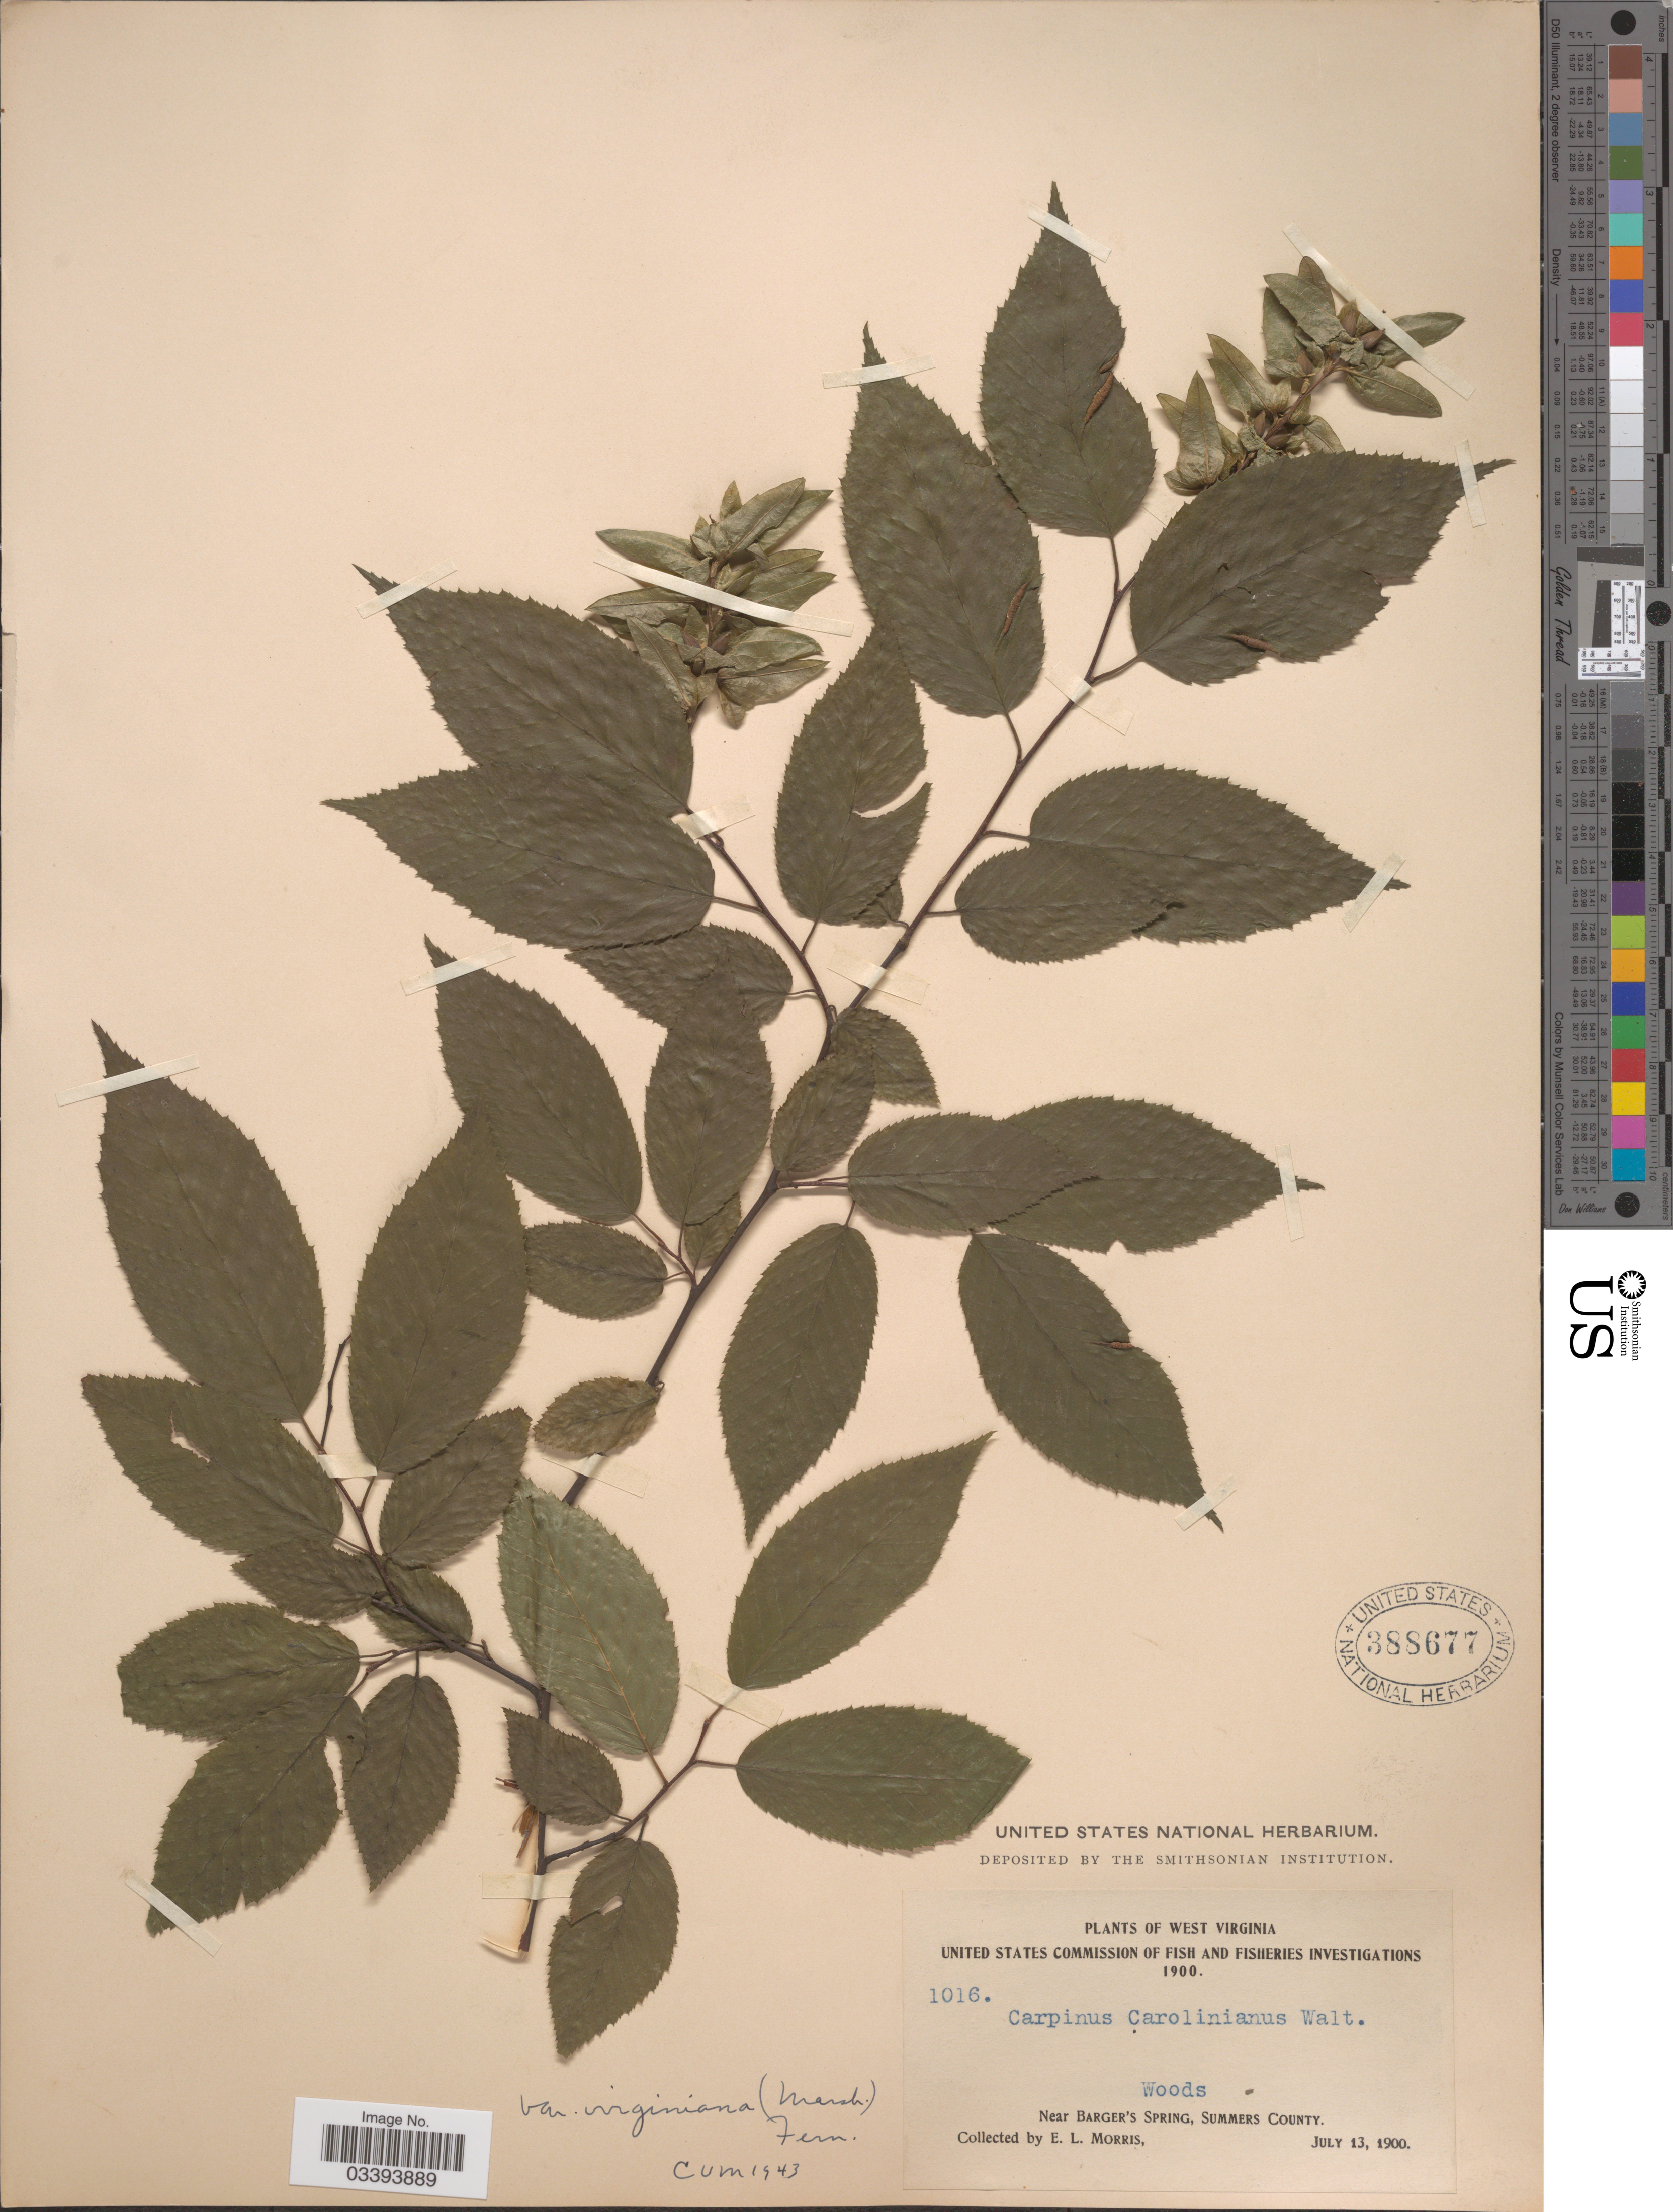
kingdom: Plantae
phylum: Tracheophyta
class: Magnoliopsida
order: Fagales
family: Betulaceae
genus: Carpinus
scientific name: Carpinus caroliniana subsp. virginiana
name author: (Marshall) Furlow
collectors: E. Morris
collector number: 1016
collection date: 1900-07-13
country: United States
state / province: West Virginia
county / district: Summers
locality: Near Barger's Spring, Summers County.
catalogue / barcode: US 388677